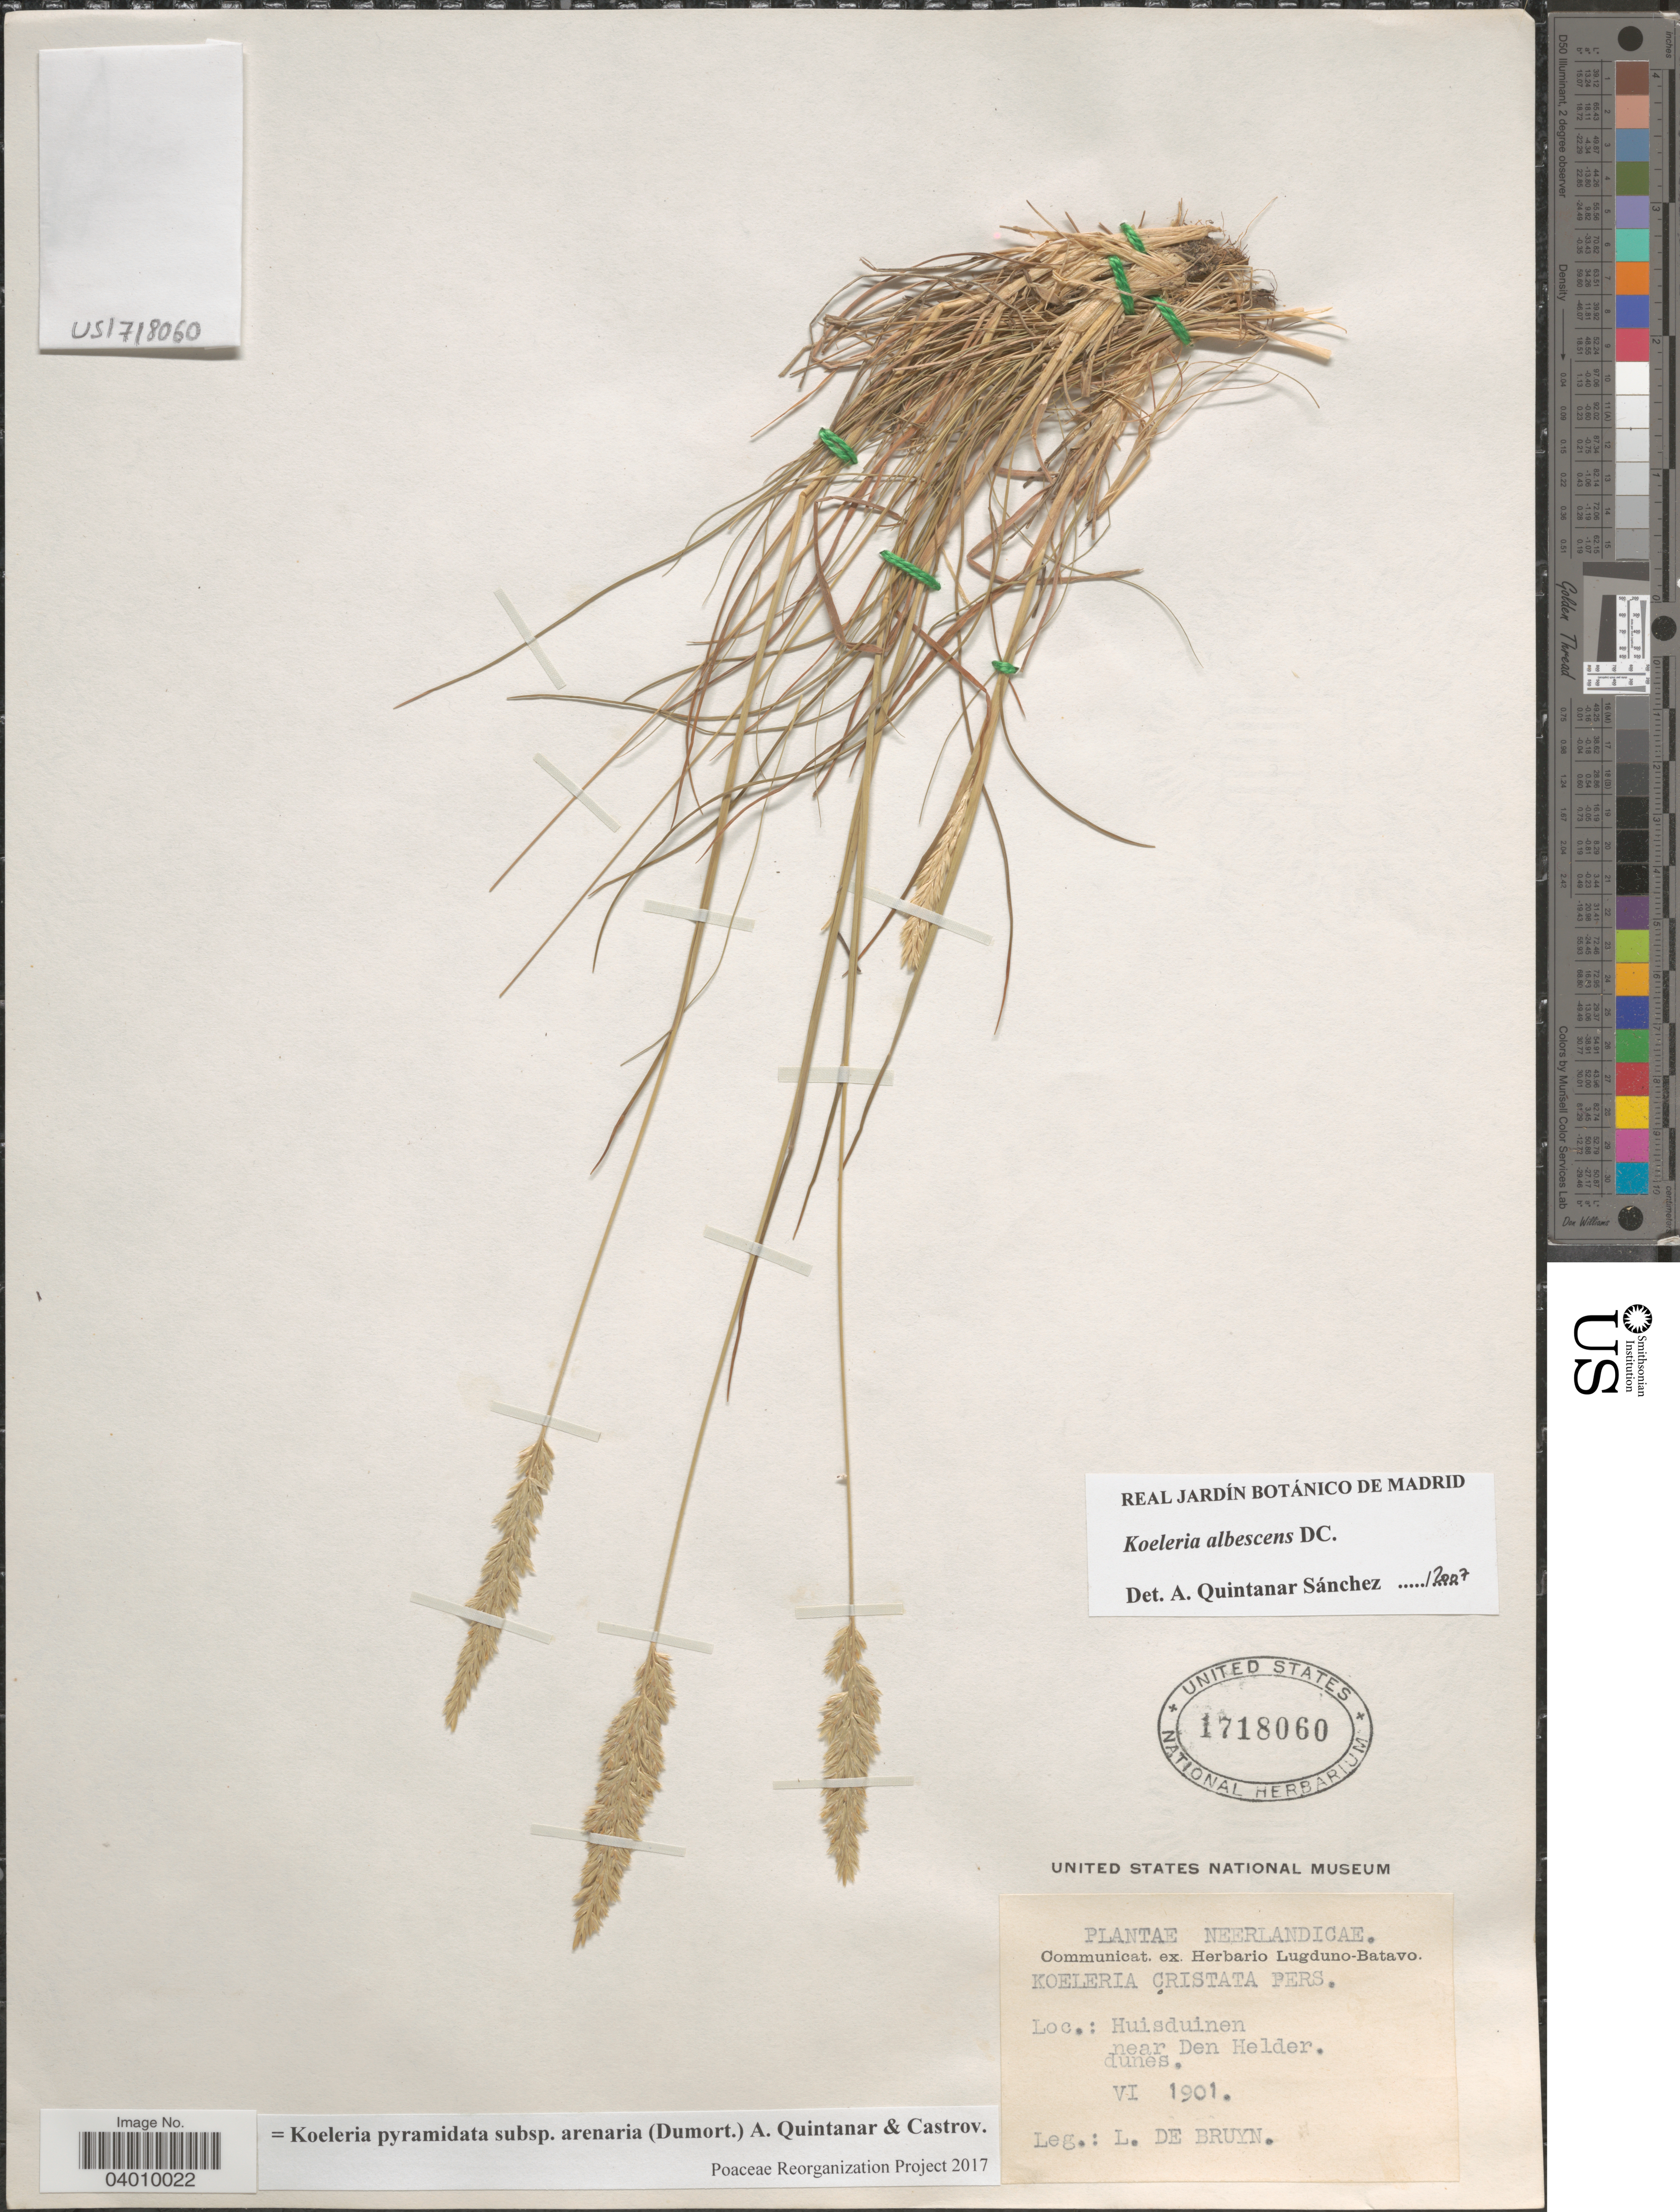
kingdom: Plantae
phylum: Tracheophyta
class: Liliopsida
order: Poales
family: Poaceae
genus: Koeleria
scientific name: Koeleria pyramidata subsp. arenaria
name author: (Dumort.) Castrov. & Quintanar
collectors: L. De Bruyn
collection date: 1901-06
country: Netherlands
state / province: Noord Holland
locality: Neerlandicae. Huisduinen near Den Helder. dunes.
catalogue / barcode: US 1718060